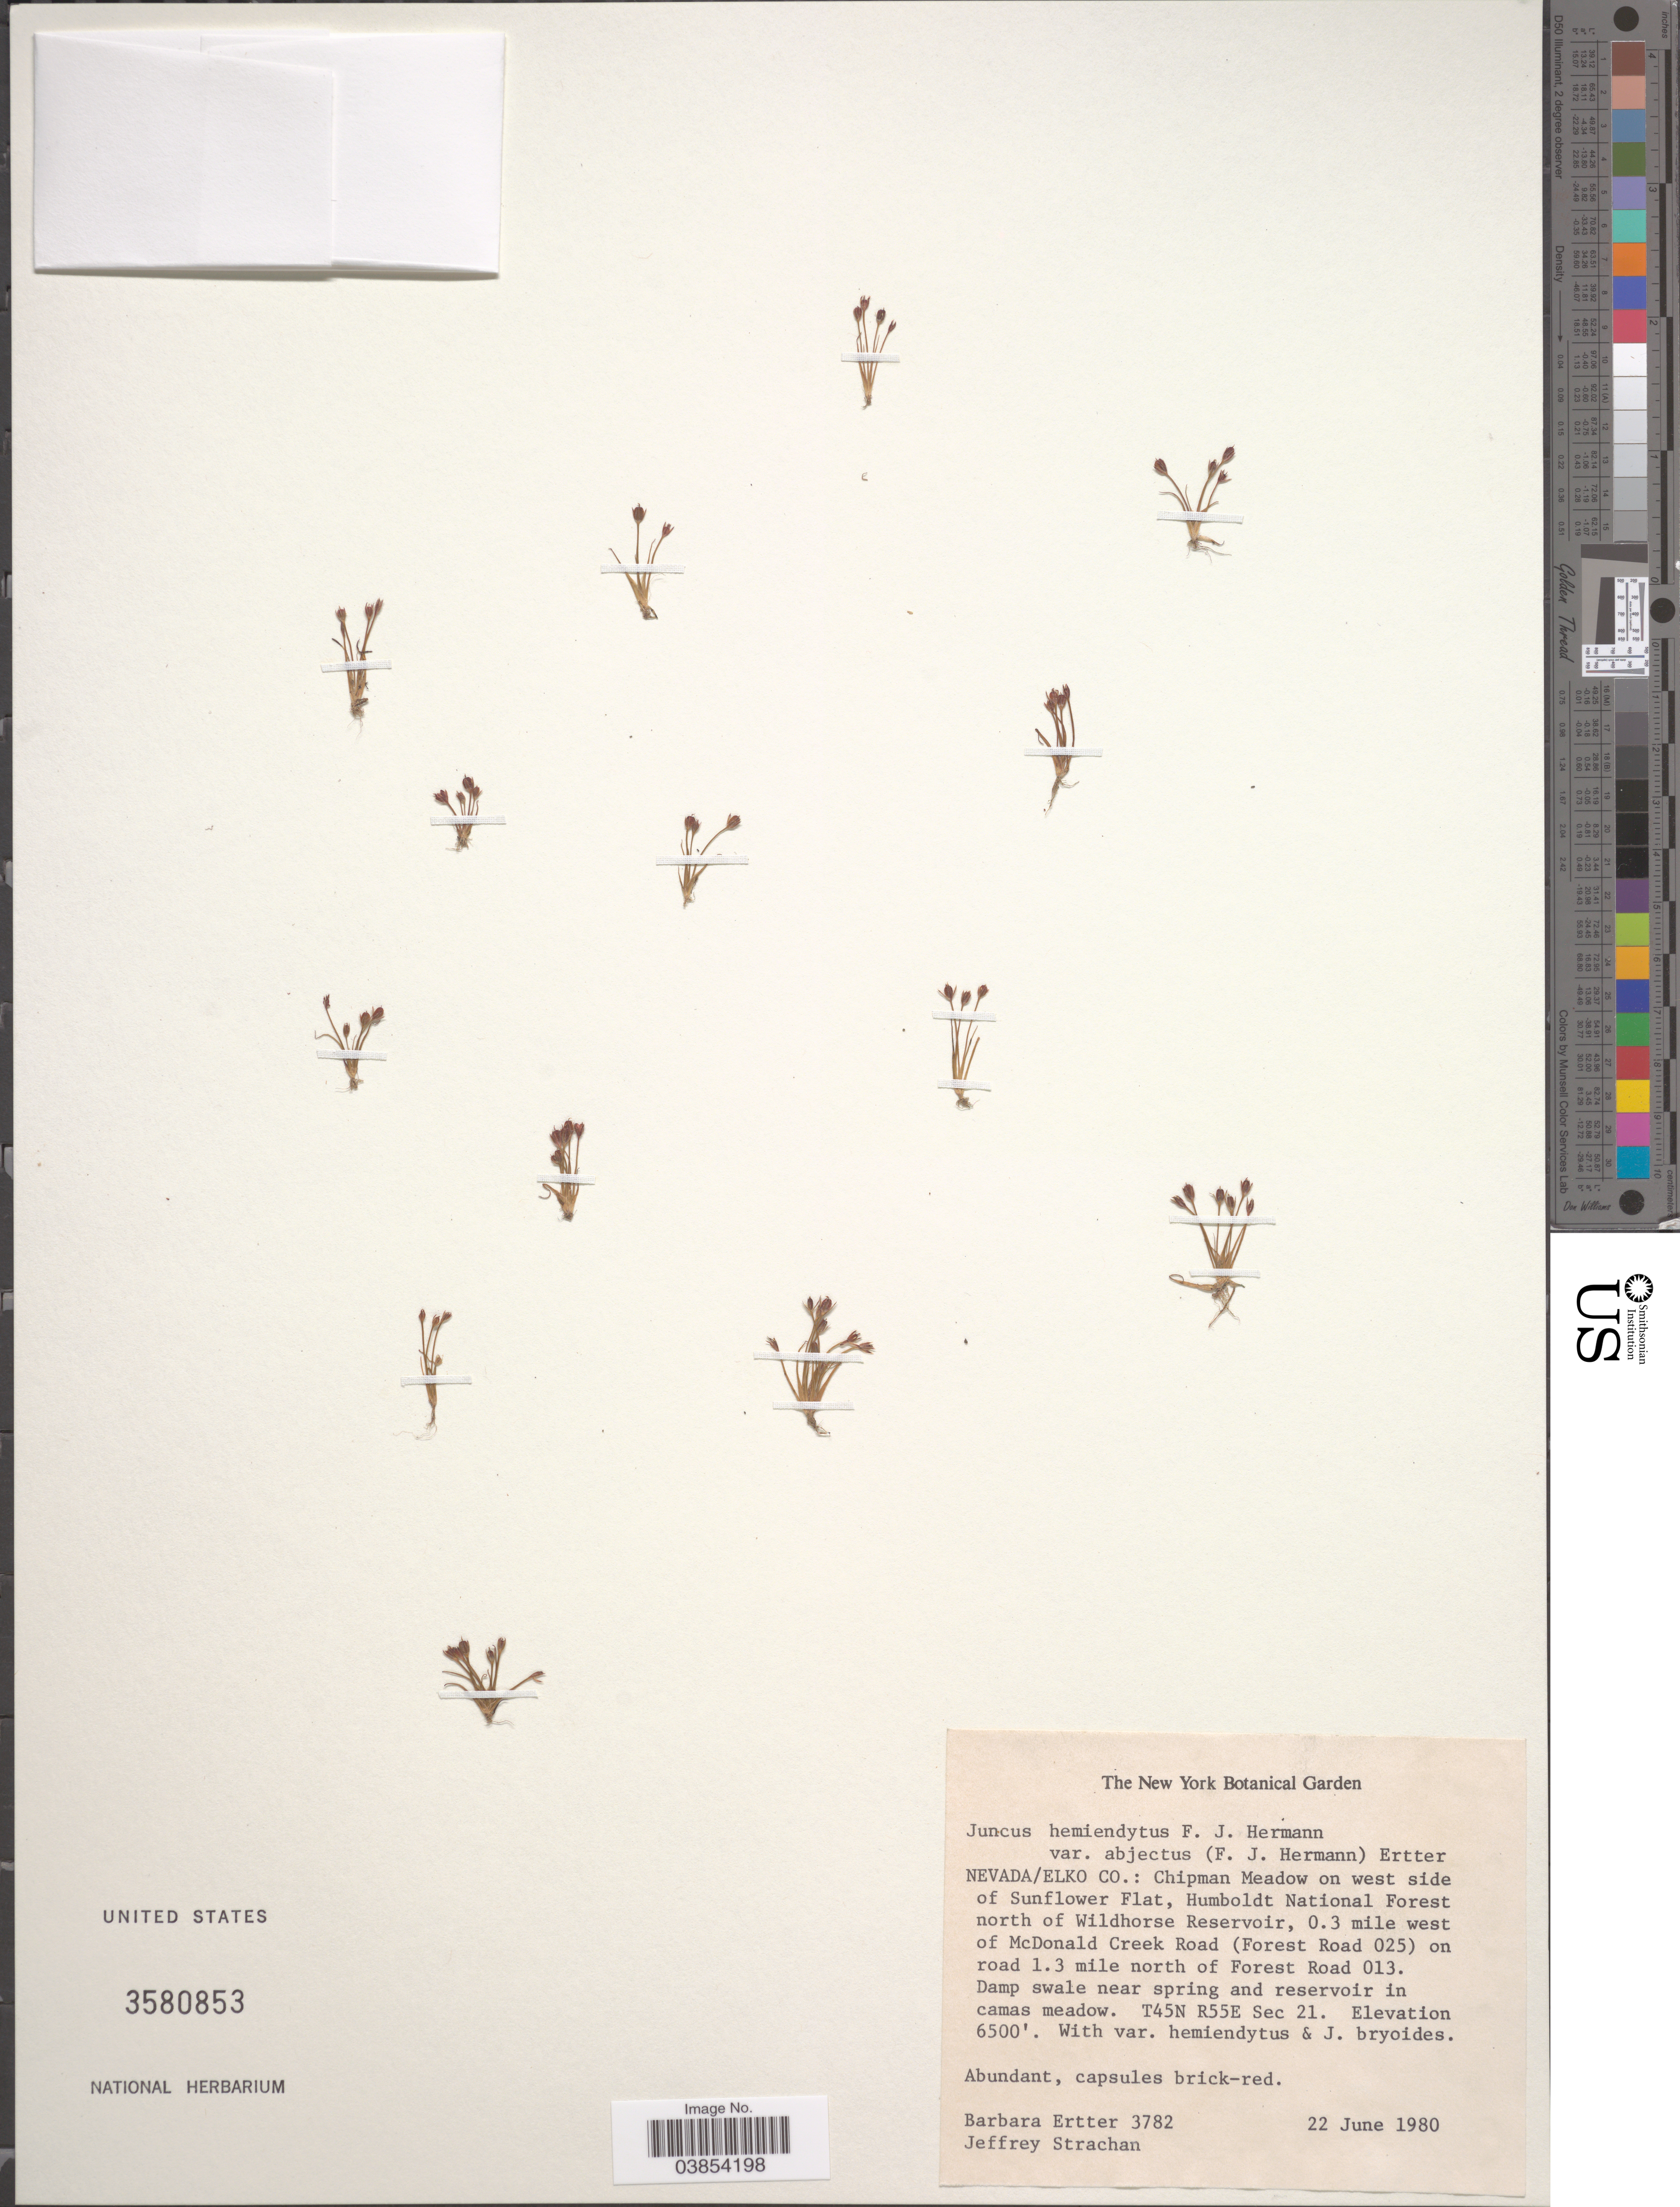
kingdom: Plantae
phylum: Tracheophyta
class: Liliopsida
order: Poales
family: Juncaceae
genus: Juncus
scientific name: Juncus hemiendytus var. abjectus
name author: (F.J. Herm.) Ertter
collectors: B. Ertter & J. Strachan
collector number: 3782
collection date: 1980-06-22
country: United States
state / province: Nevada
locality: Nevada/Elko Co.: Chipman Meadow on west side of Sunflower Flat, Humboldt National Forest north of Wildhorse Reservoir, 0.3 miles west of McDonald Creek Road (Forest Road 025) on road 1.3 mile north of Forest Road 013. T45N R55E Sec 21.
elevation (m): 1981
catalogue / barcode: US 3580853